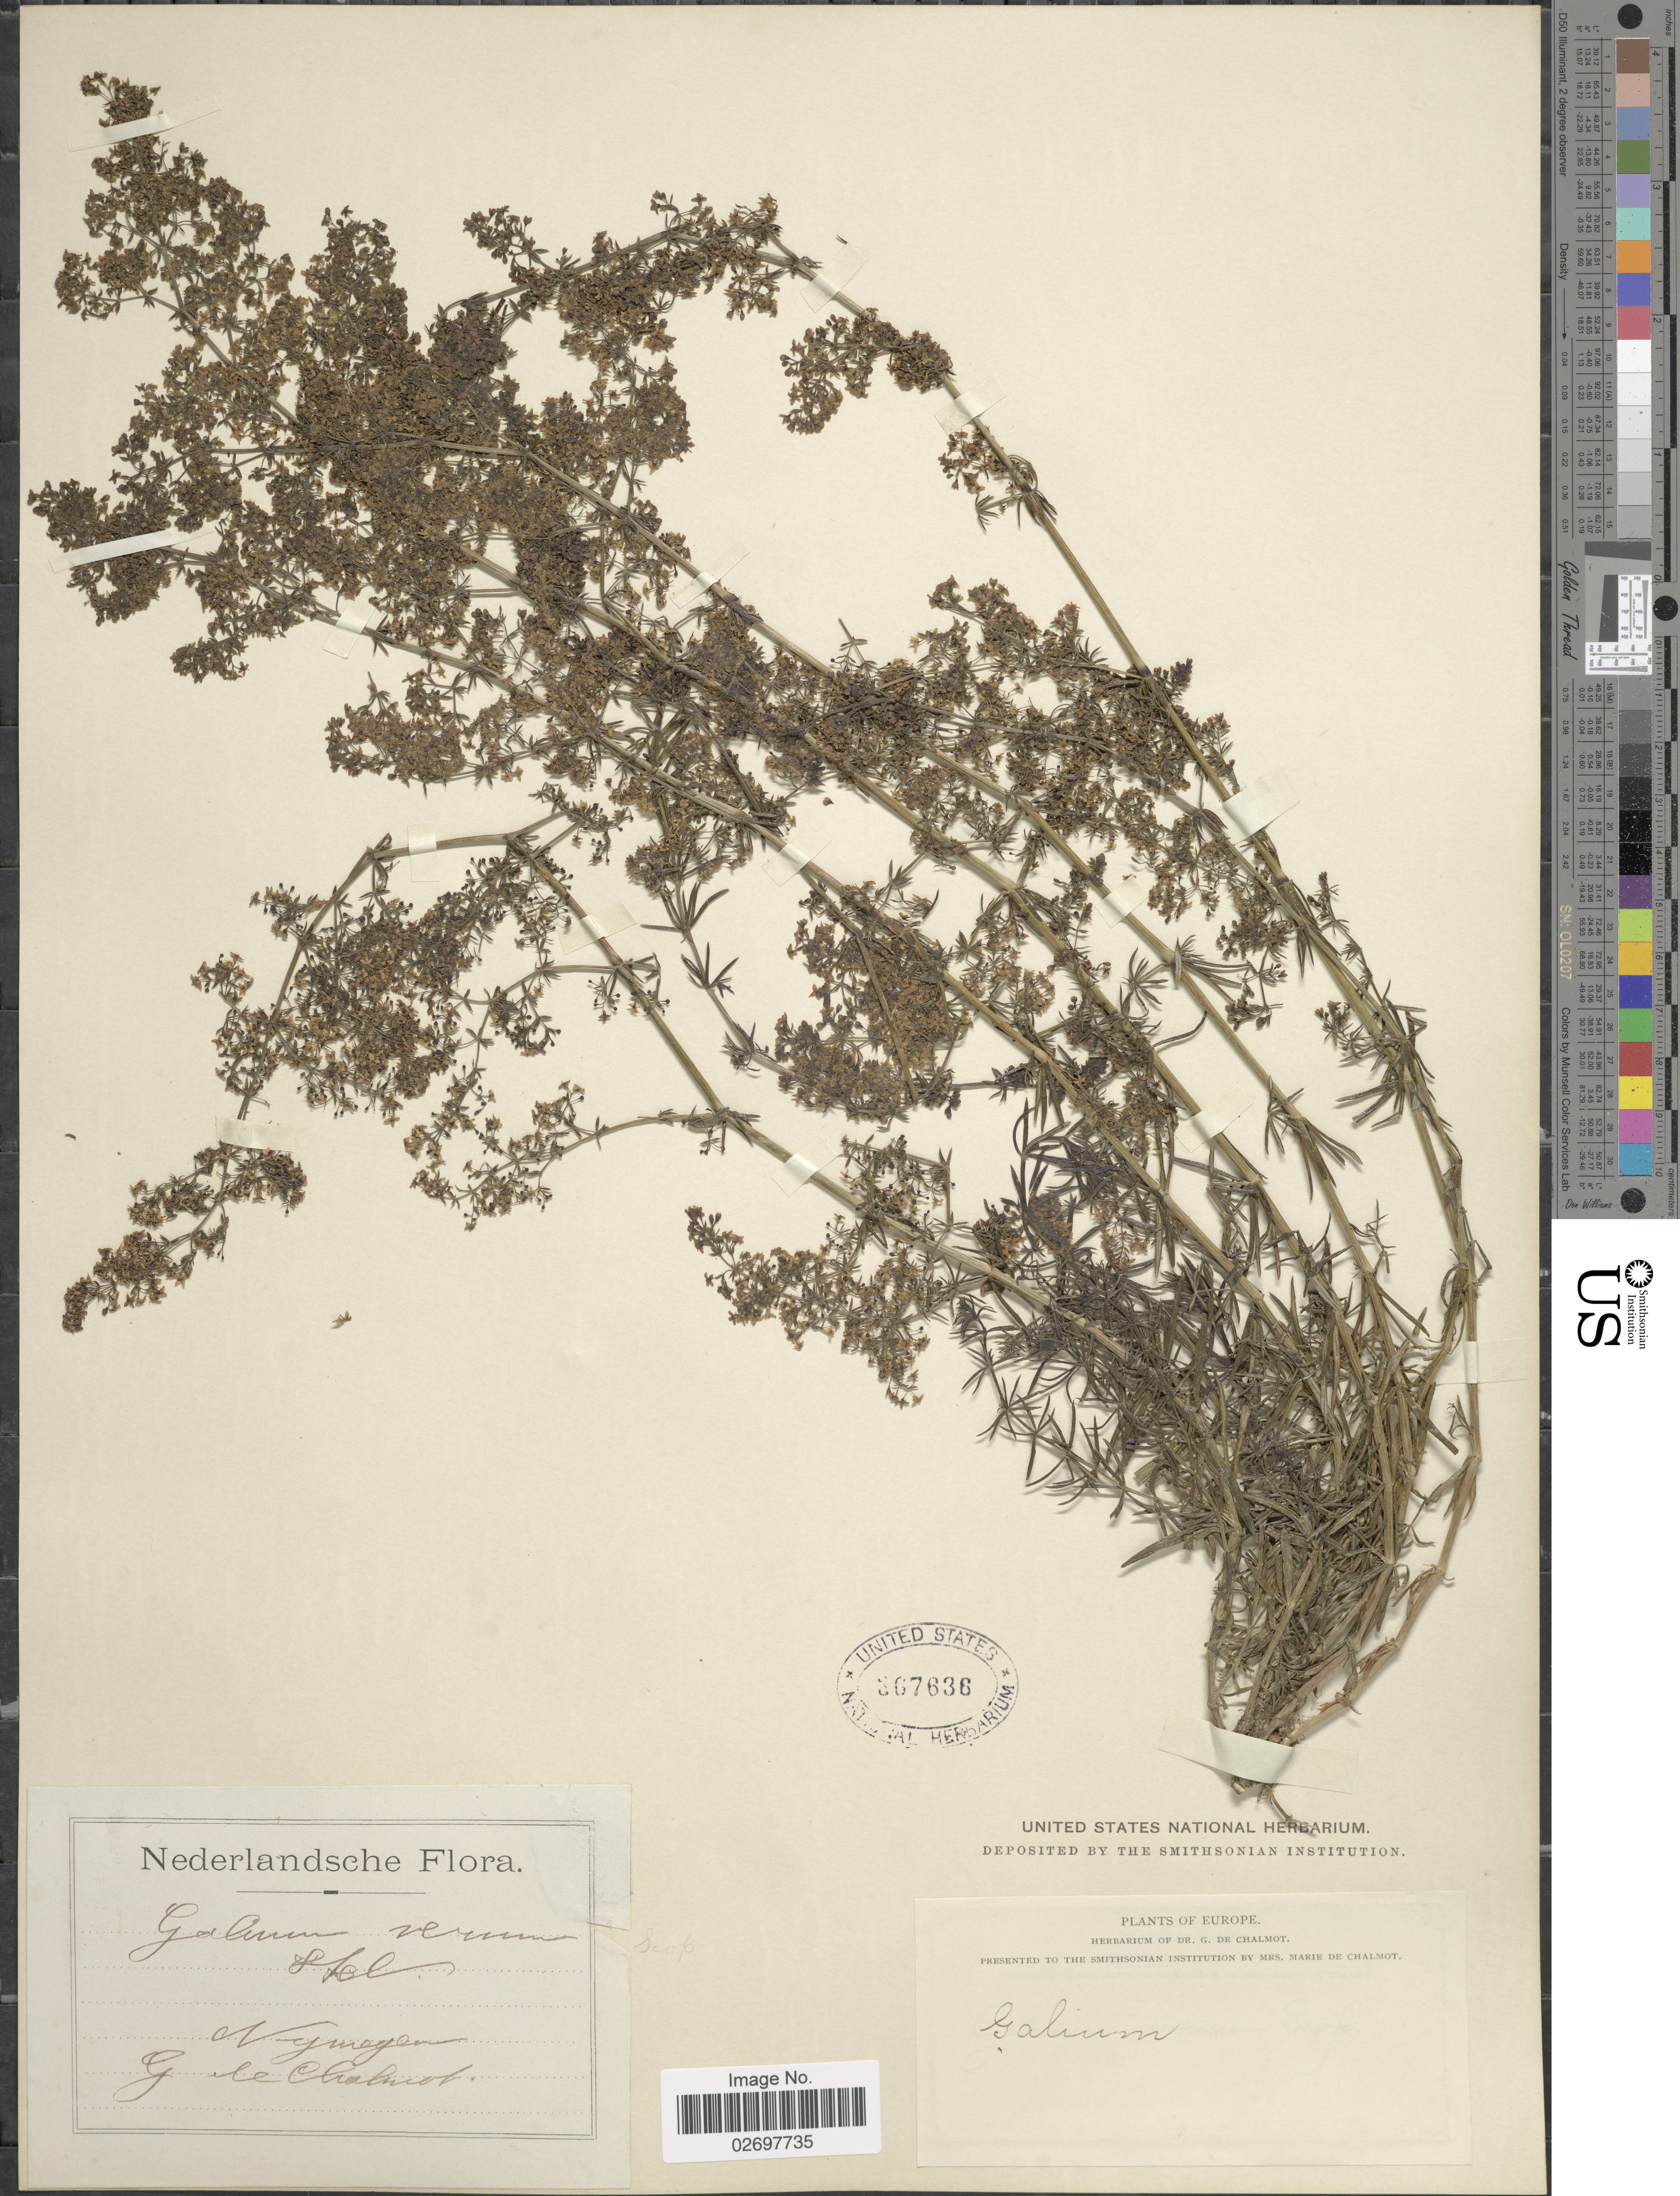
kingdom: Plantae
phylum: Tracheophyta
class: Magnoliopsida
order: Gentianales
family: Rubiaceae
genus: Galium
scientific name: Galium verum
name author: L.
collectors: G. de Chalmot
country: Netherlands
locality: Nederlandsche, Nymegen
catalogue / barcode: US 367636